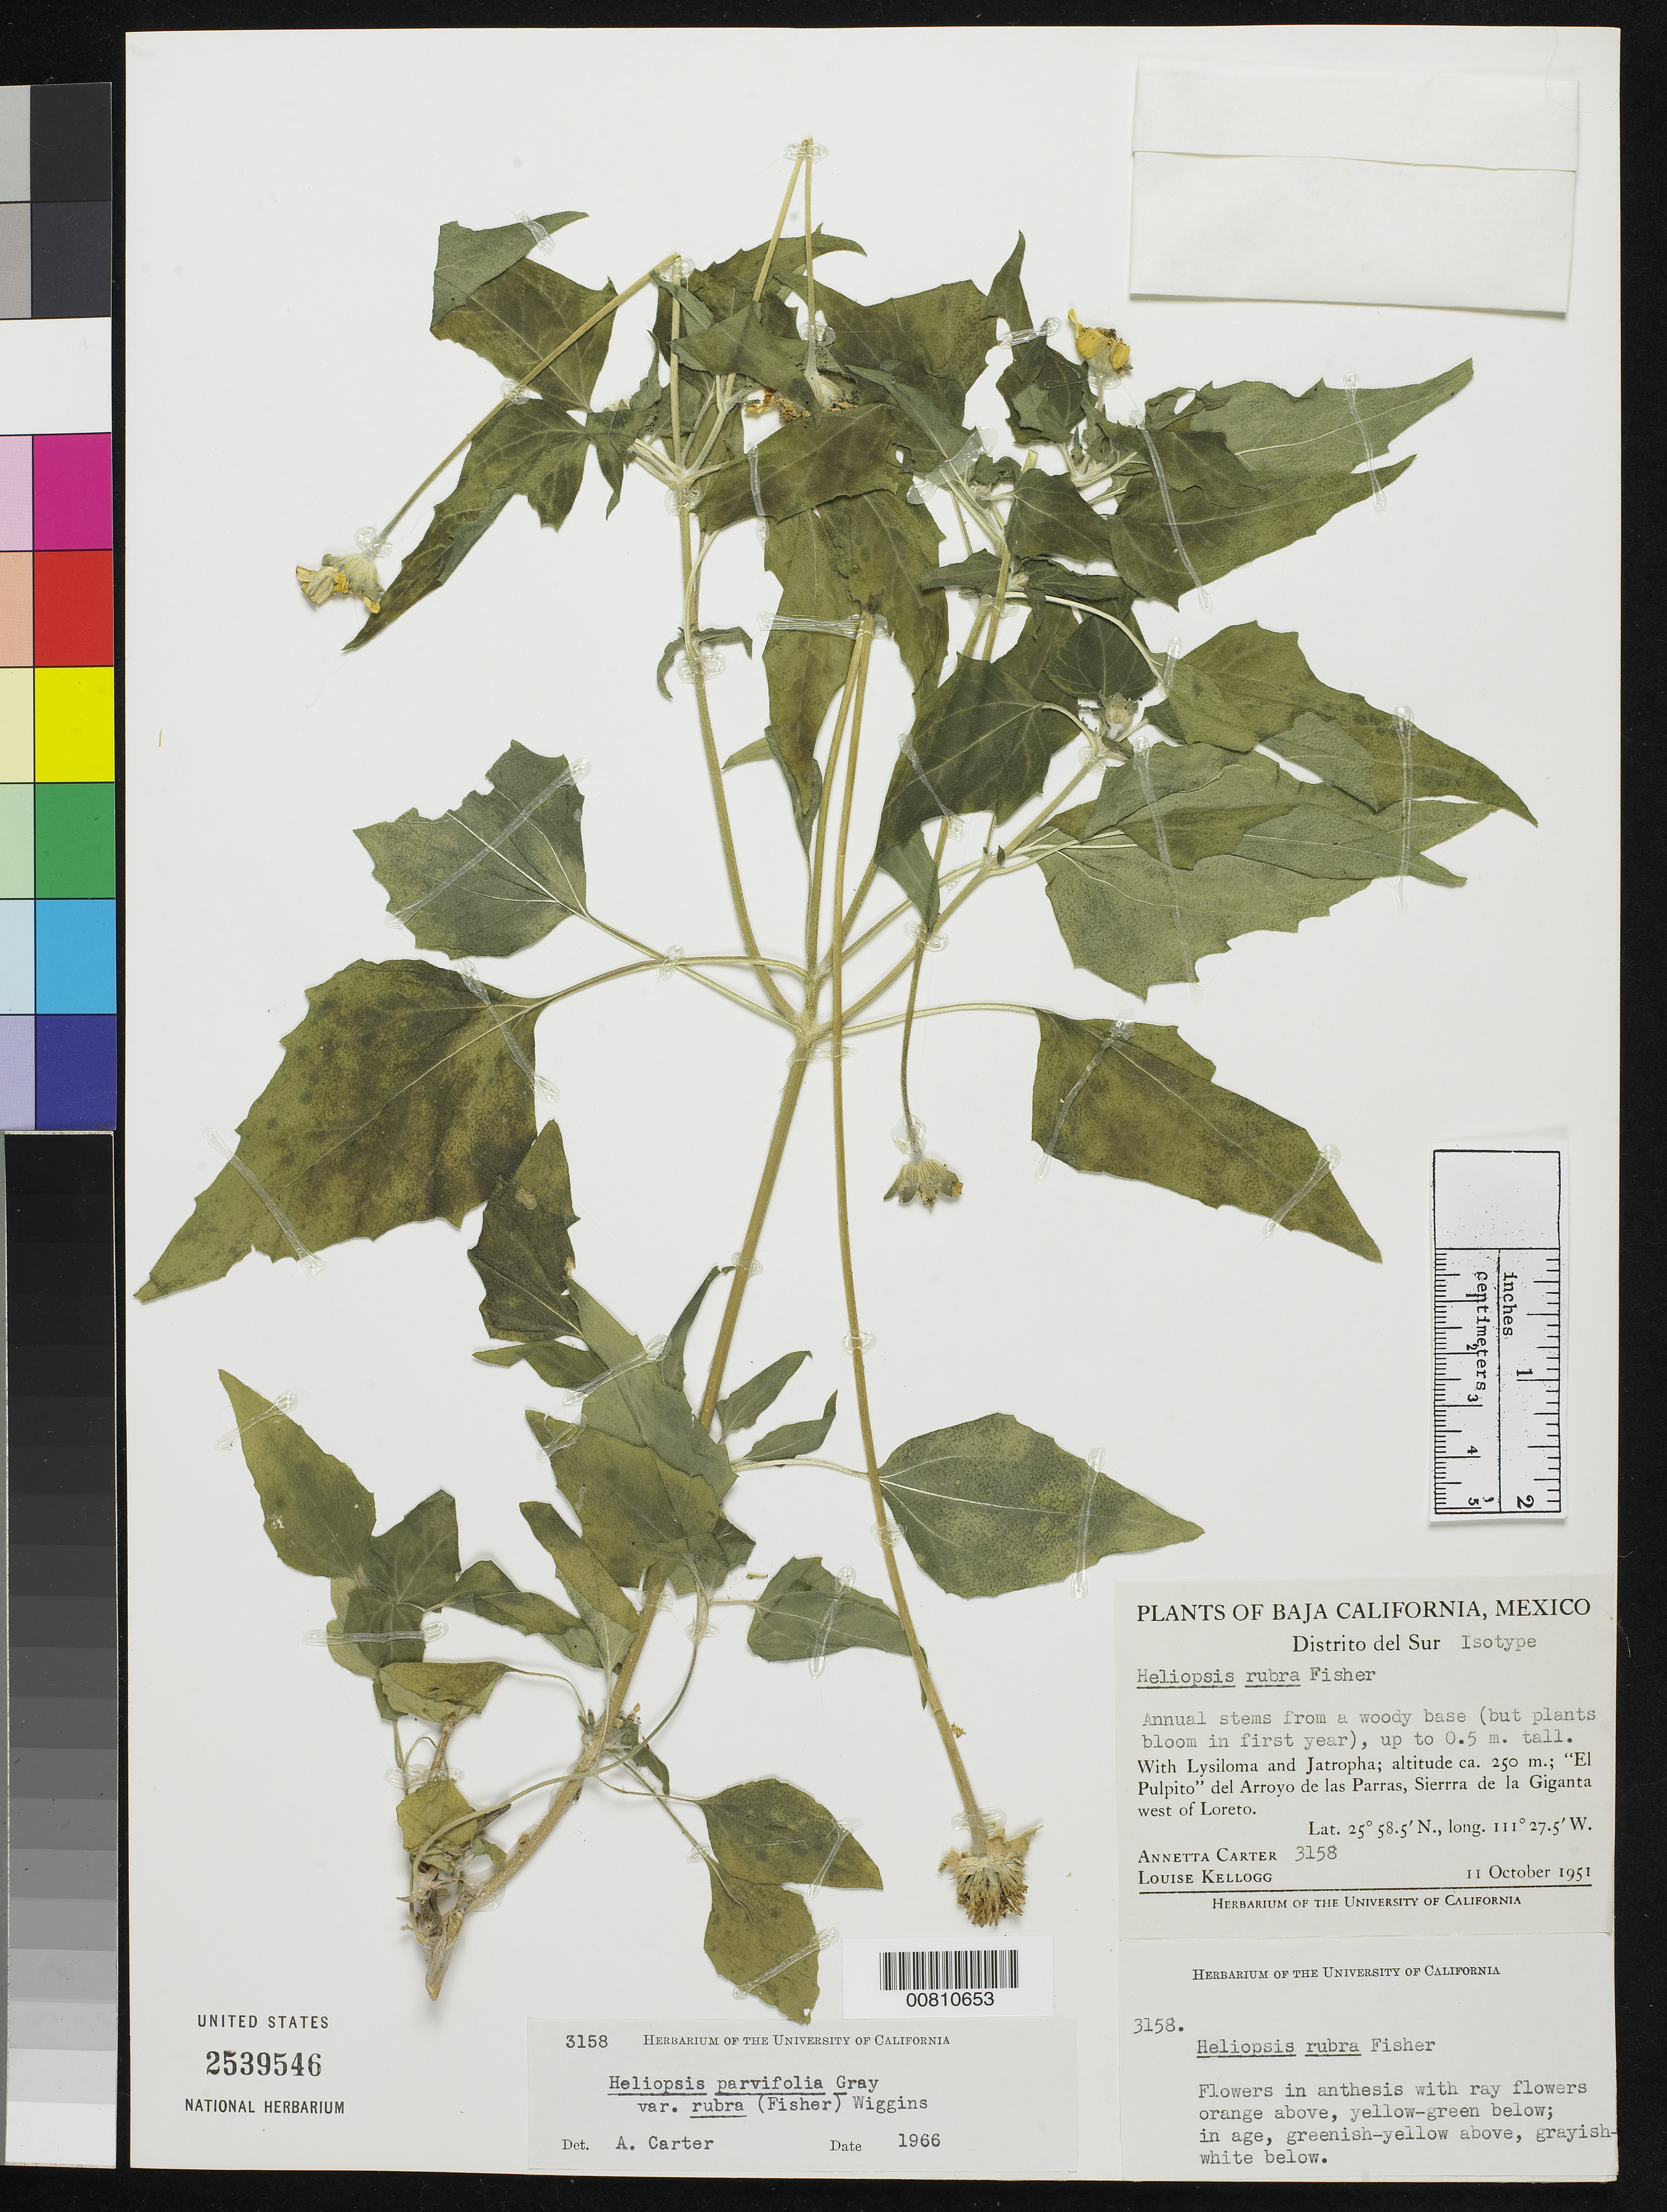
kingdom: Plantae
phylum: Tracheophyta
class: Magnoliopsida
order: Asterales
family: Asteraceae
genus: Heliopsis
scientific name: Heliopsis rubra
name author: T.R. Fisher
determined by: Carter, A.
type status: Isotype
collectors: A. Carter & L. Kellogg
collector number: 3158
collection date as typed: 11 Oct 1951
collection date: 1951-10-11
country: Mexico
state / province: Baja California Sur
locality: Baja California, Distrito del Sur, "El Pulpito" del Arroyo de las Parras, Sierra de la Giganta west of Loreto.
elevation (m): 250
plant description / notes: Holotype at UC.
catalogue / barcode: US 2539546